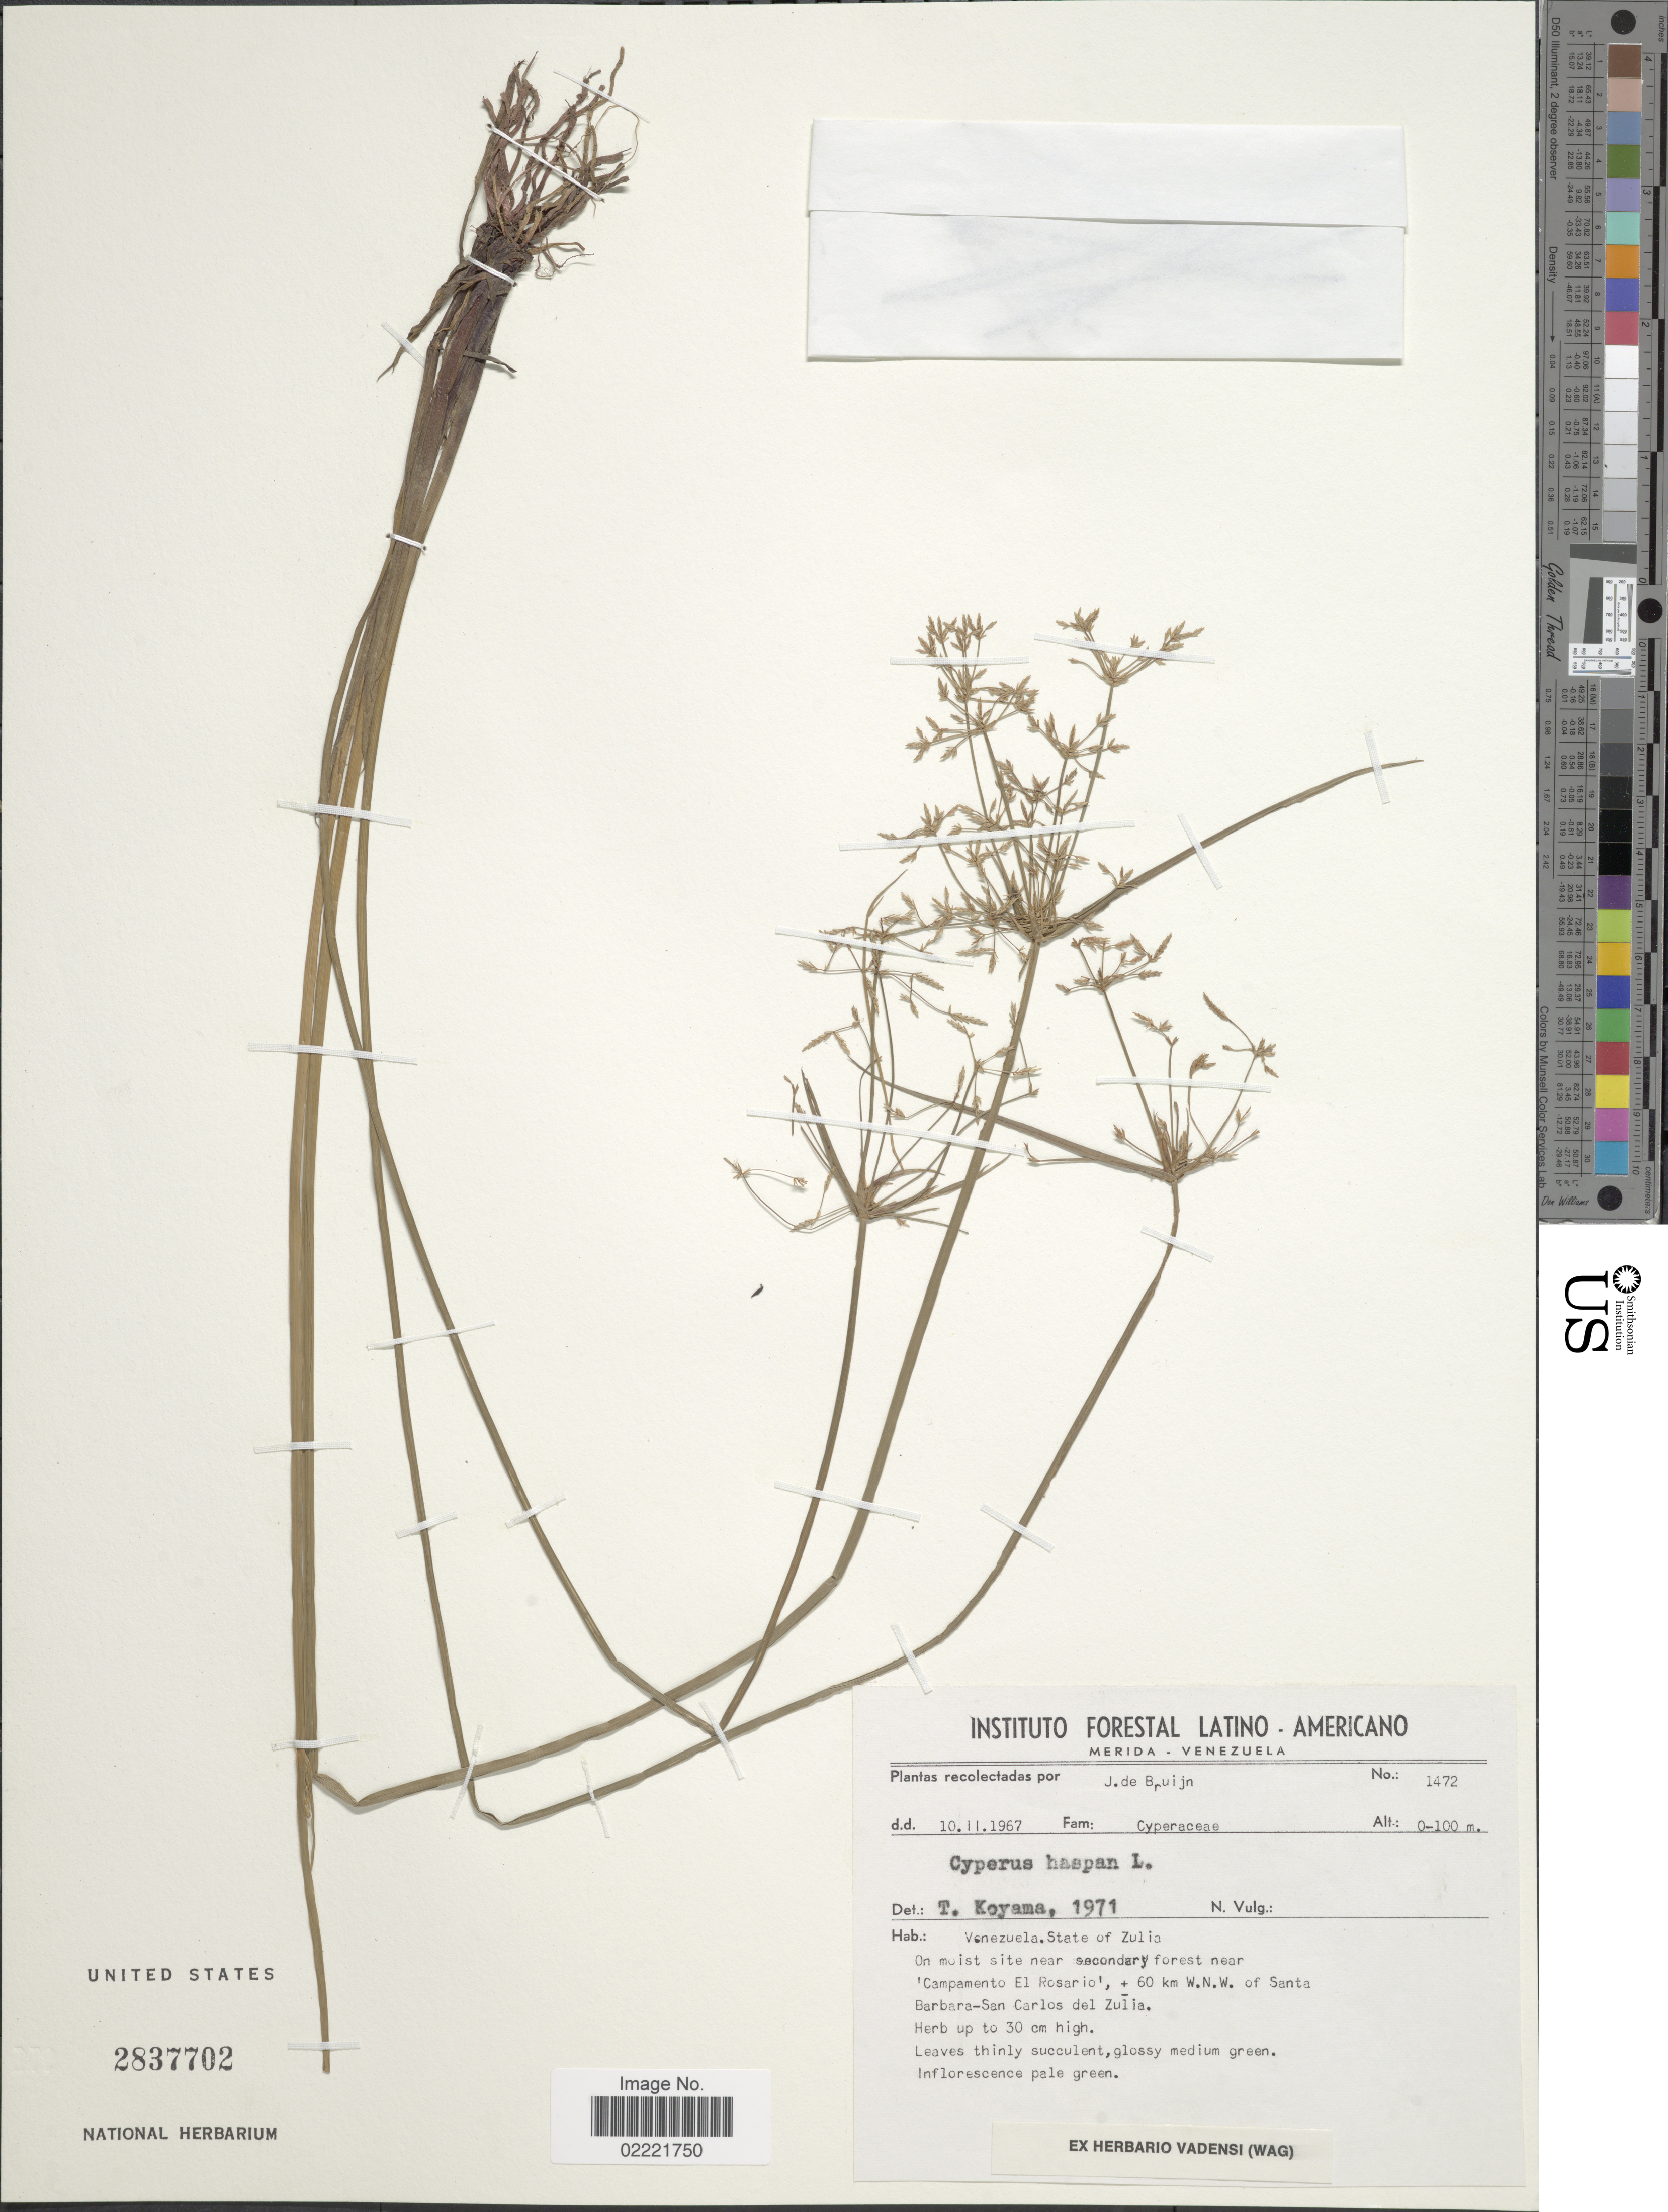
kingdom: Plantae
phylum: Tracheophyta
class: Liliopsida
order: Poales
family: Cyperaceae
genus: Cyperus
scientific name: Cyperus haspan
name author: L.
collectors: J. Bruijn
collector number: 1472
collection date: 1967-11-10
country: Venezuela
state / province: Zulia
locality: Near 'Campamento El Rosario', ± 60 km W.N.W. of Santa Barbara-San Carlos del Zulia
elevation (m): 0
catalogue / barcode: US 2837702